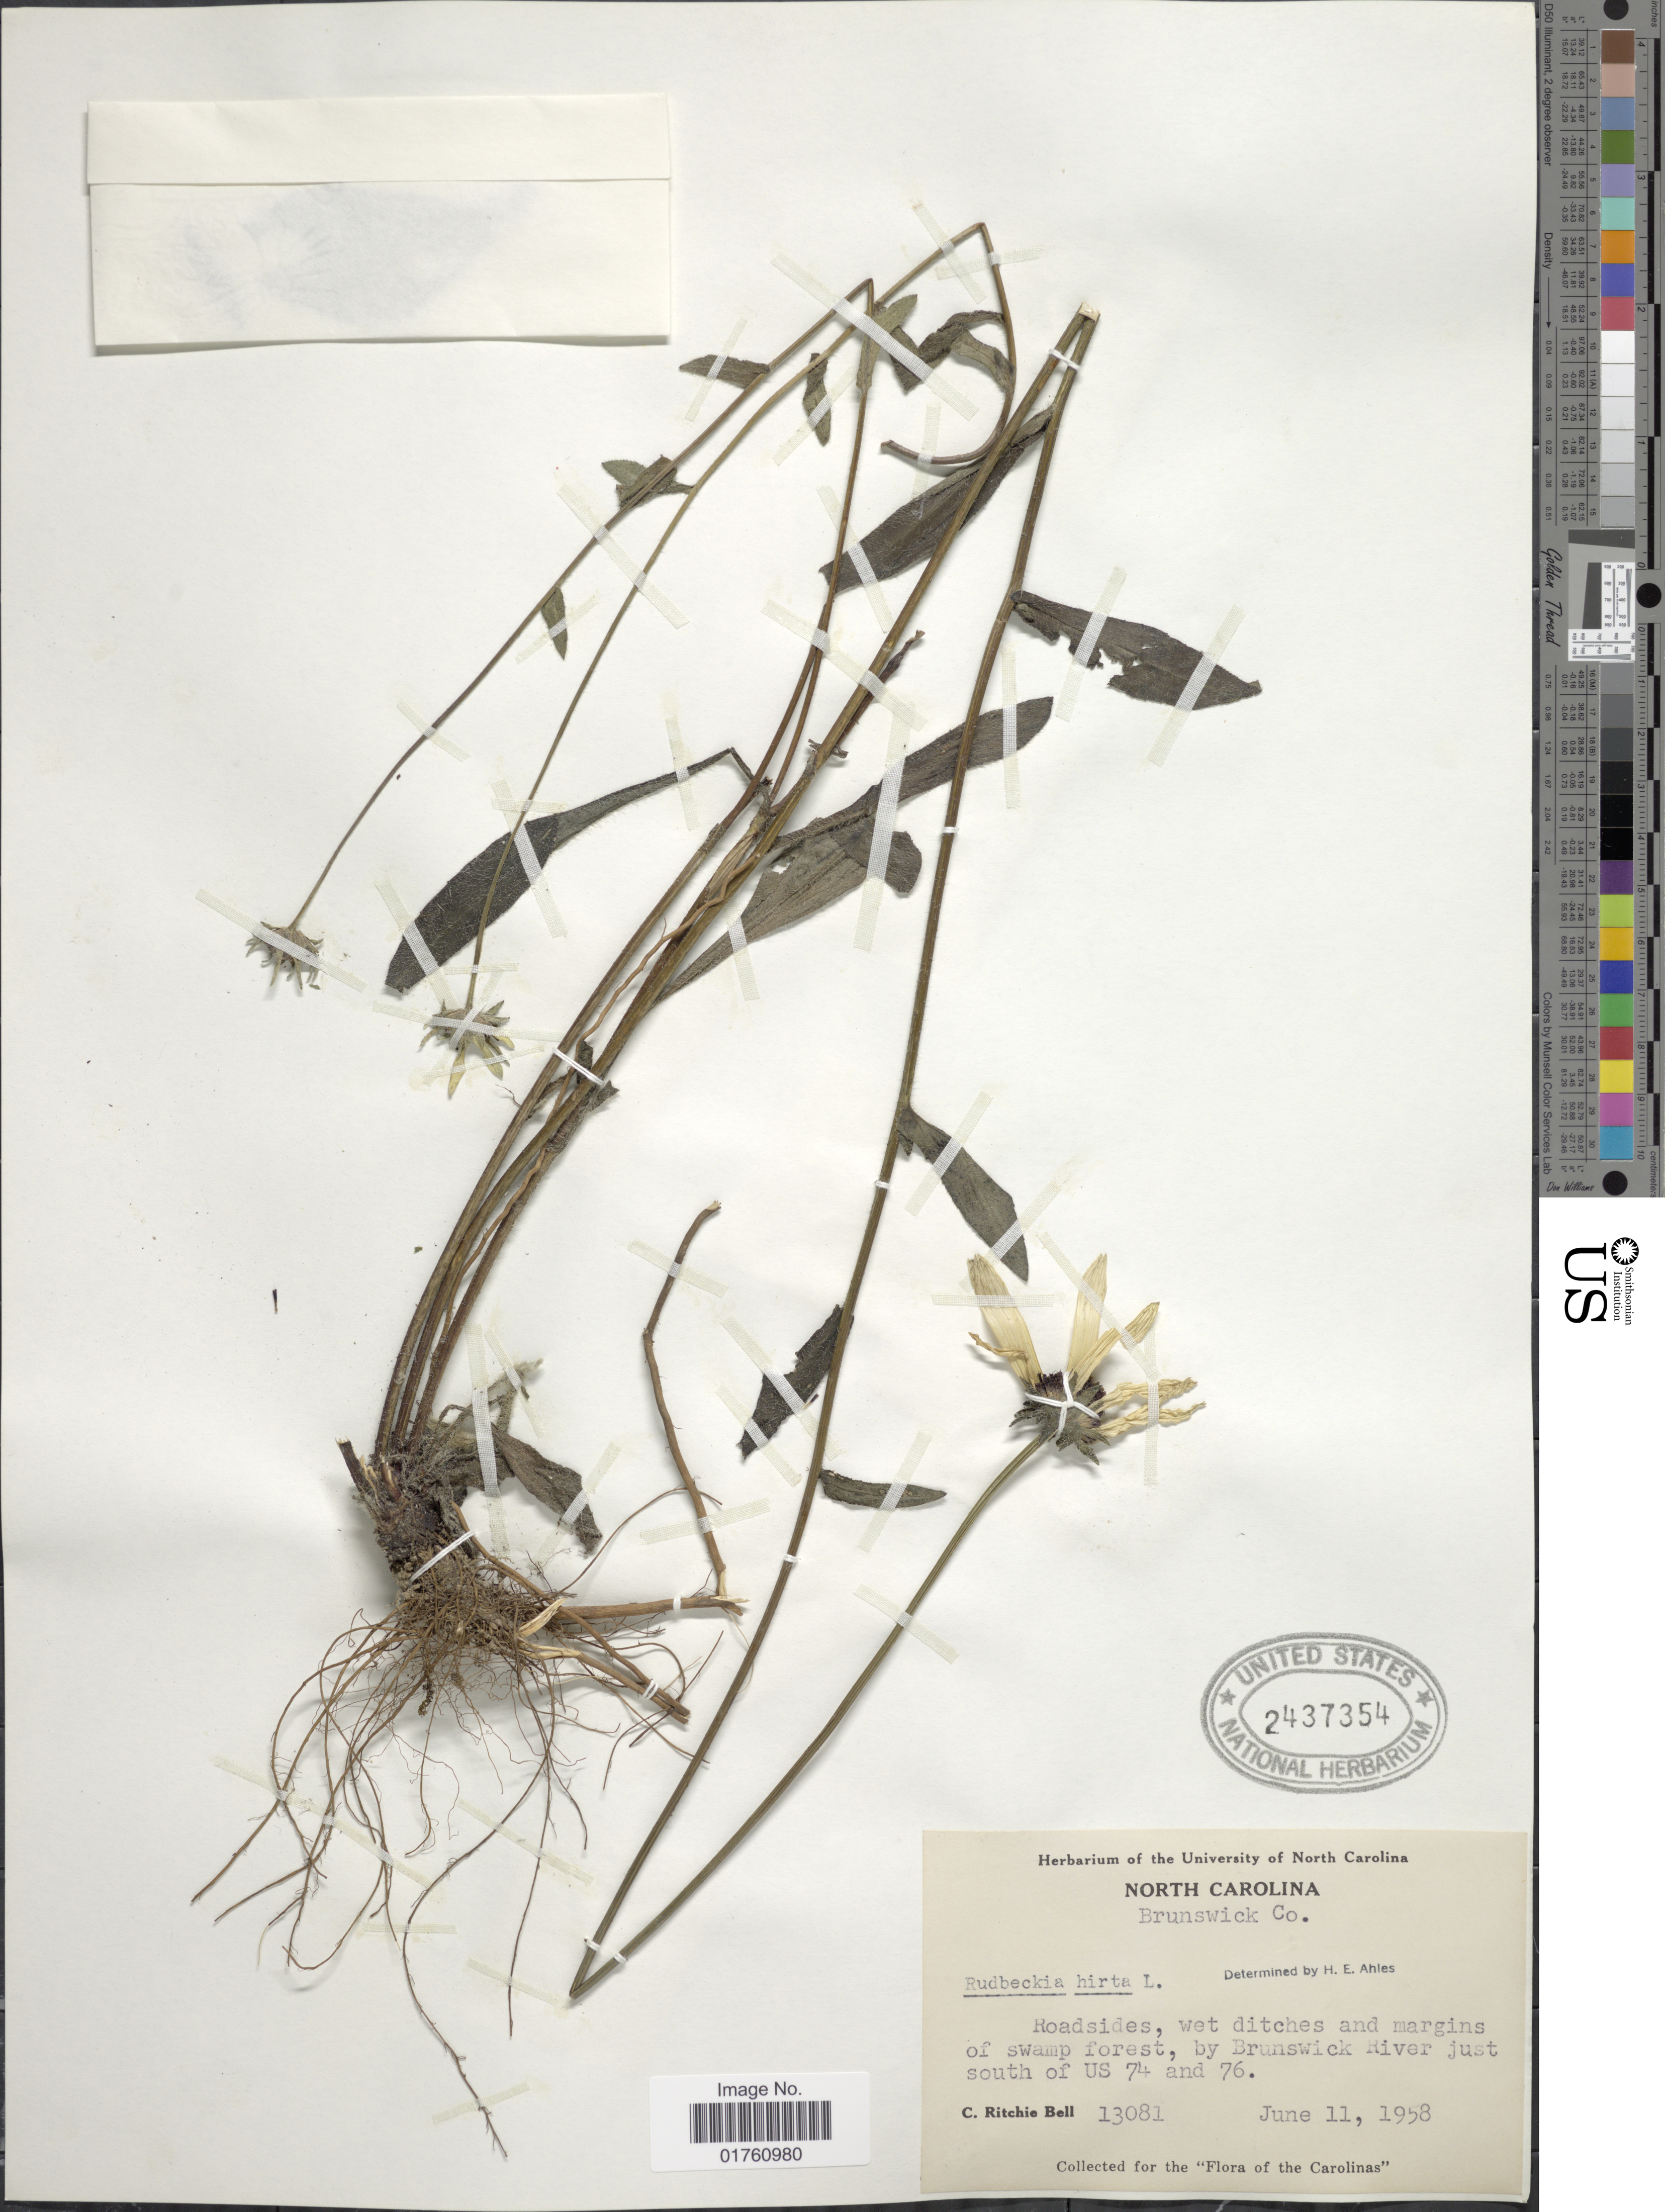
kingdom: Plantae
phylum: Tracheophyta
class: Magnoliopsida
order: Asterales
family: Asteraceae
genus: Rudbeckia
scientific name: Rudbeckia hirta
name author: L.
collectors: C. R. Bell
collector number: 13081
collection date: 1958-06-11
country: United States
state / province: North Carolina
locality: Brunswick Co. Roadsides, wet ditches and margins of swamp forest, by Brunswick River just south of US 74 and 76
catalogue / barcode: US 2437354